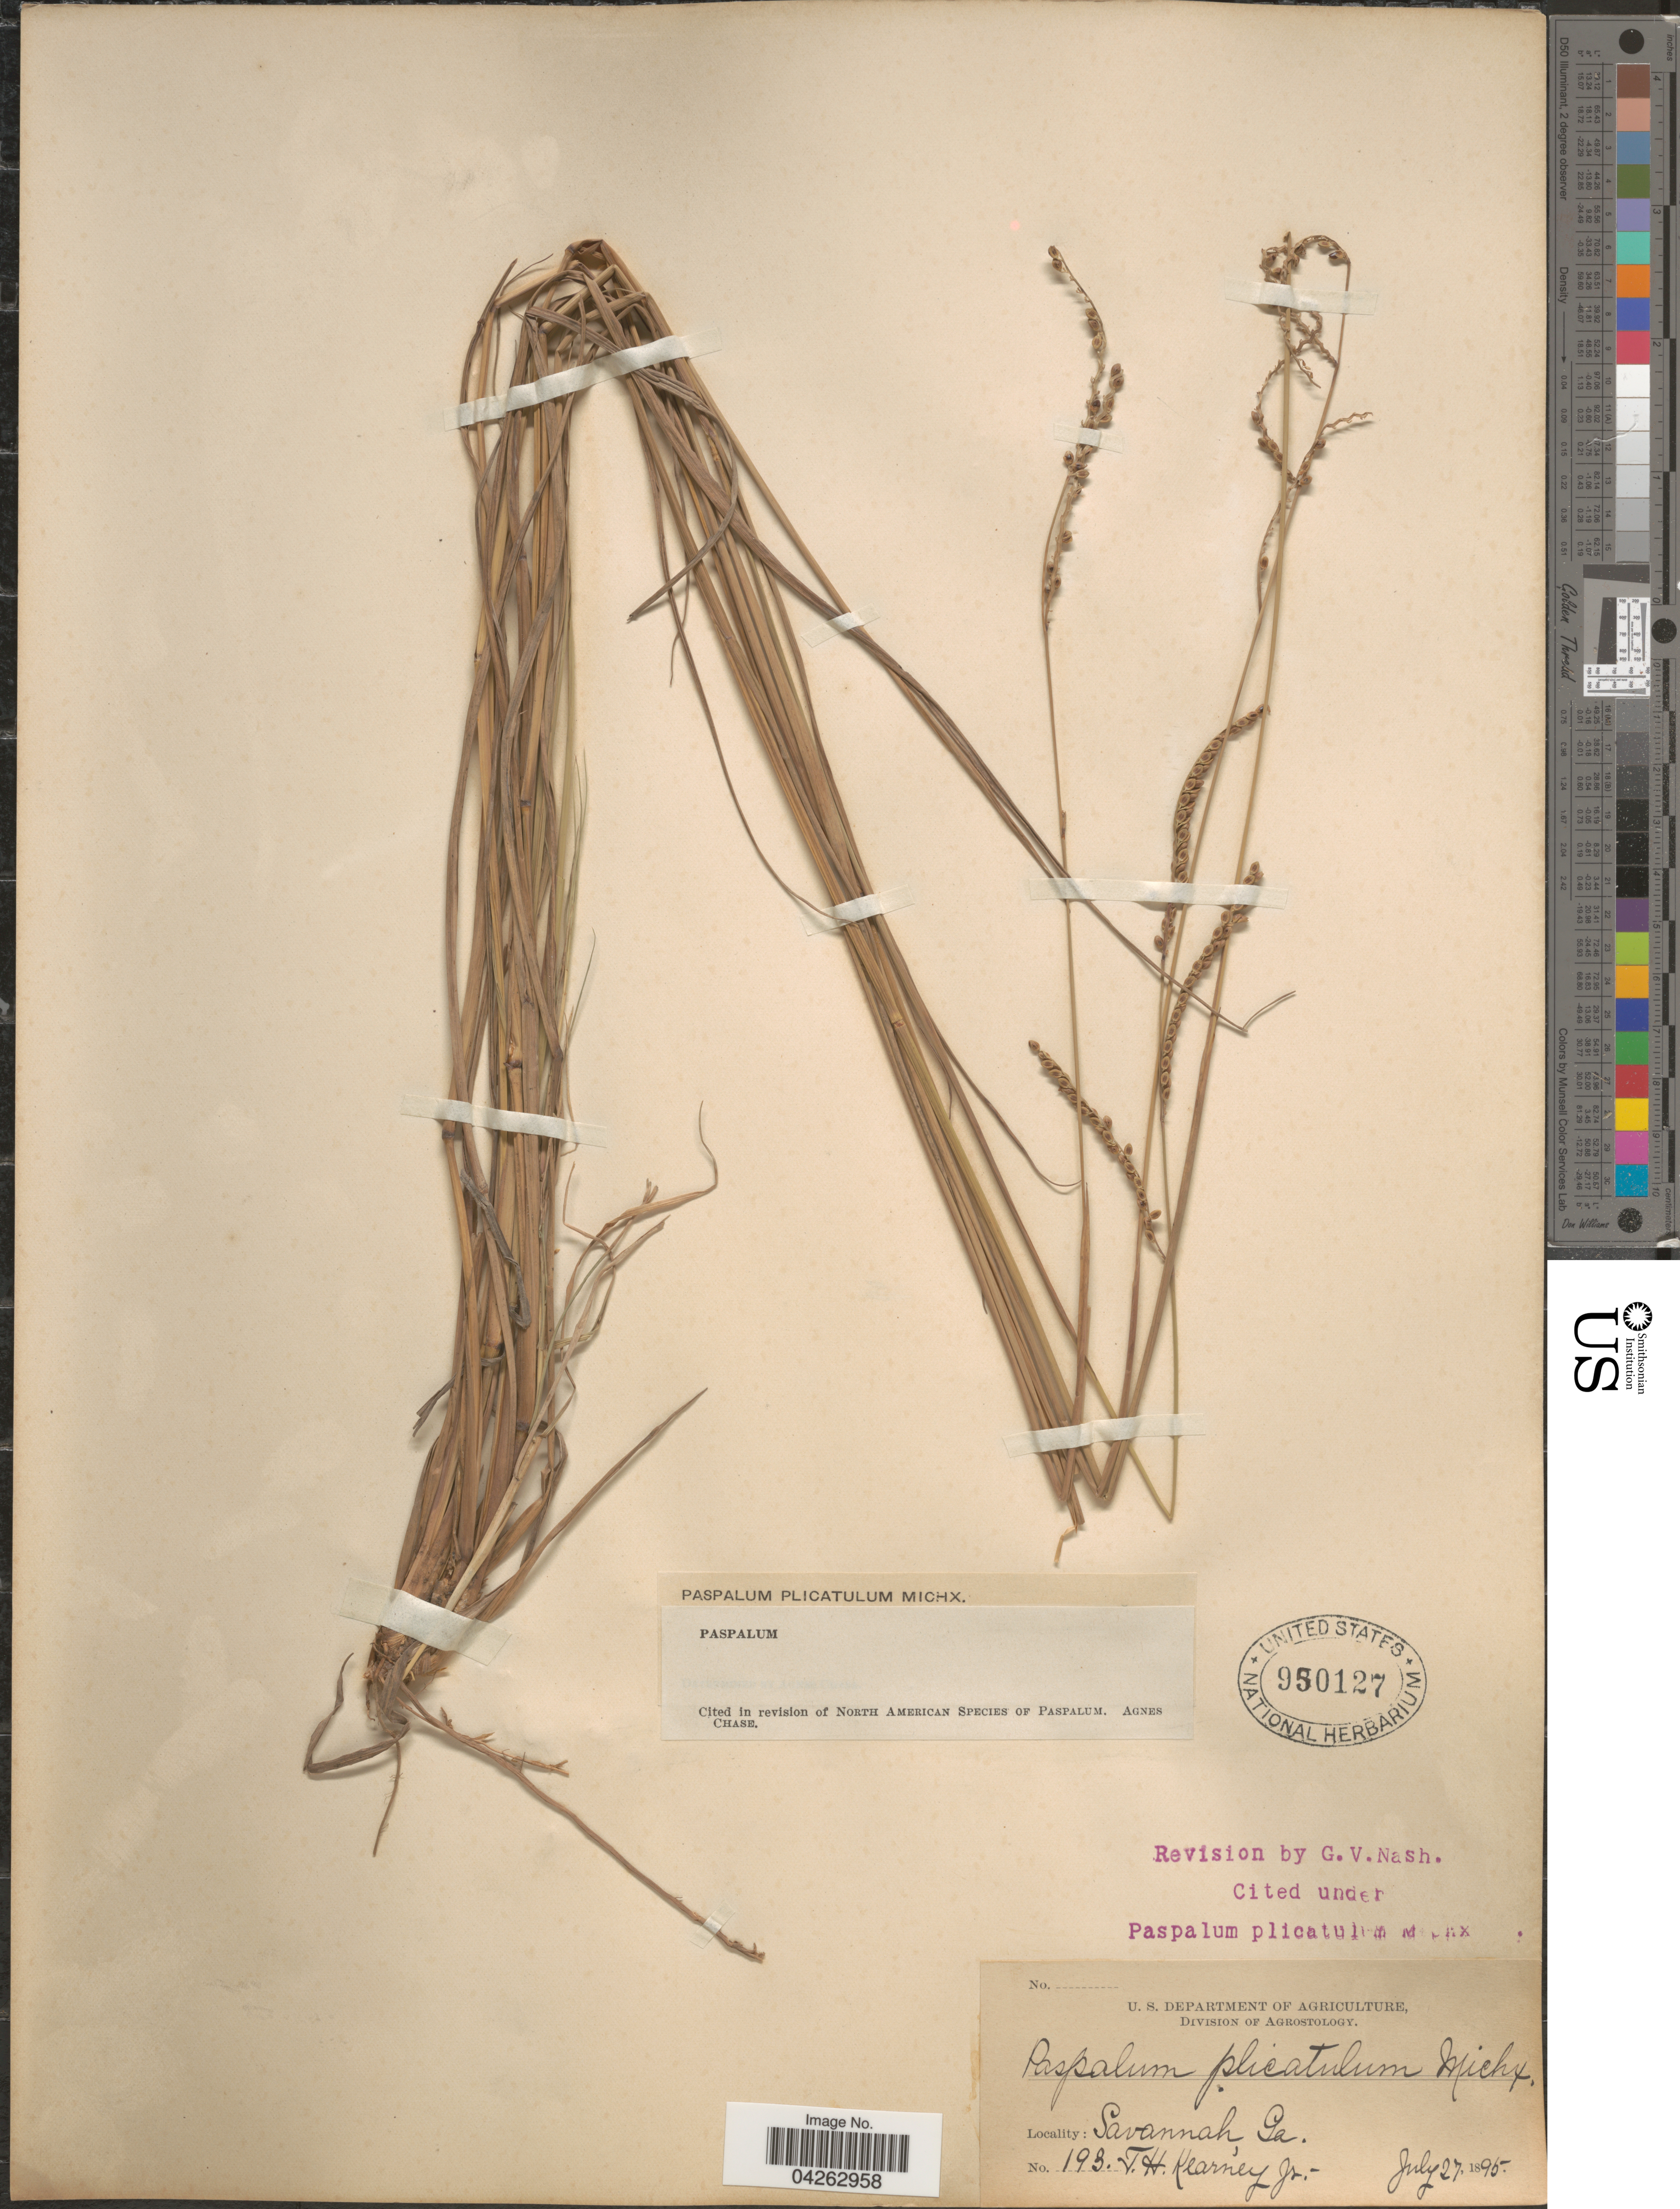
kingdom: Plantae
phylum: Tracheophyta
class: Liliopsida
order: Poales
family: Poaceae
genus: Paspalum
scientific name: Paspalum plicatulum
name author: Michx.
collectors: T. H. Kearney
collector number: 193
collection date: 1895-07-27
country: United States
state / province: Georgia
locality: Savannah.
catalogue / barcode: US 950127